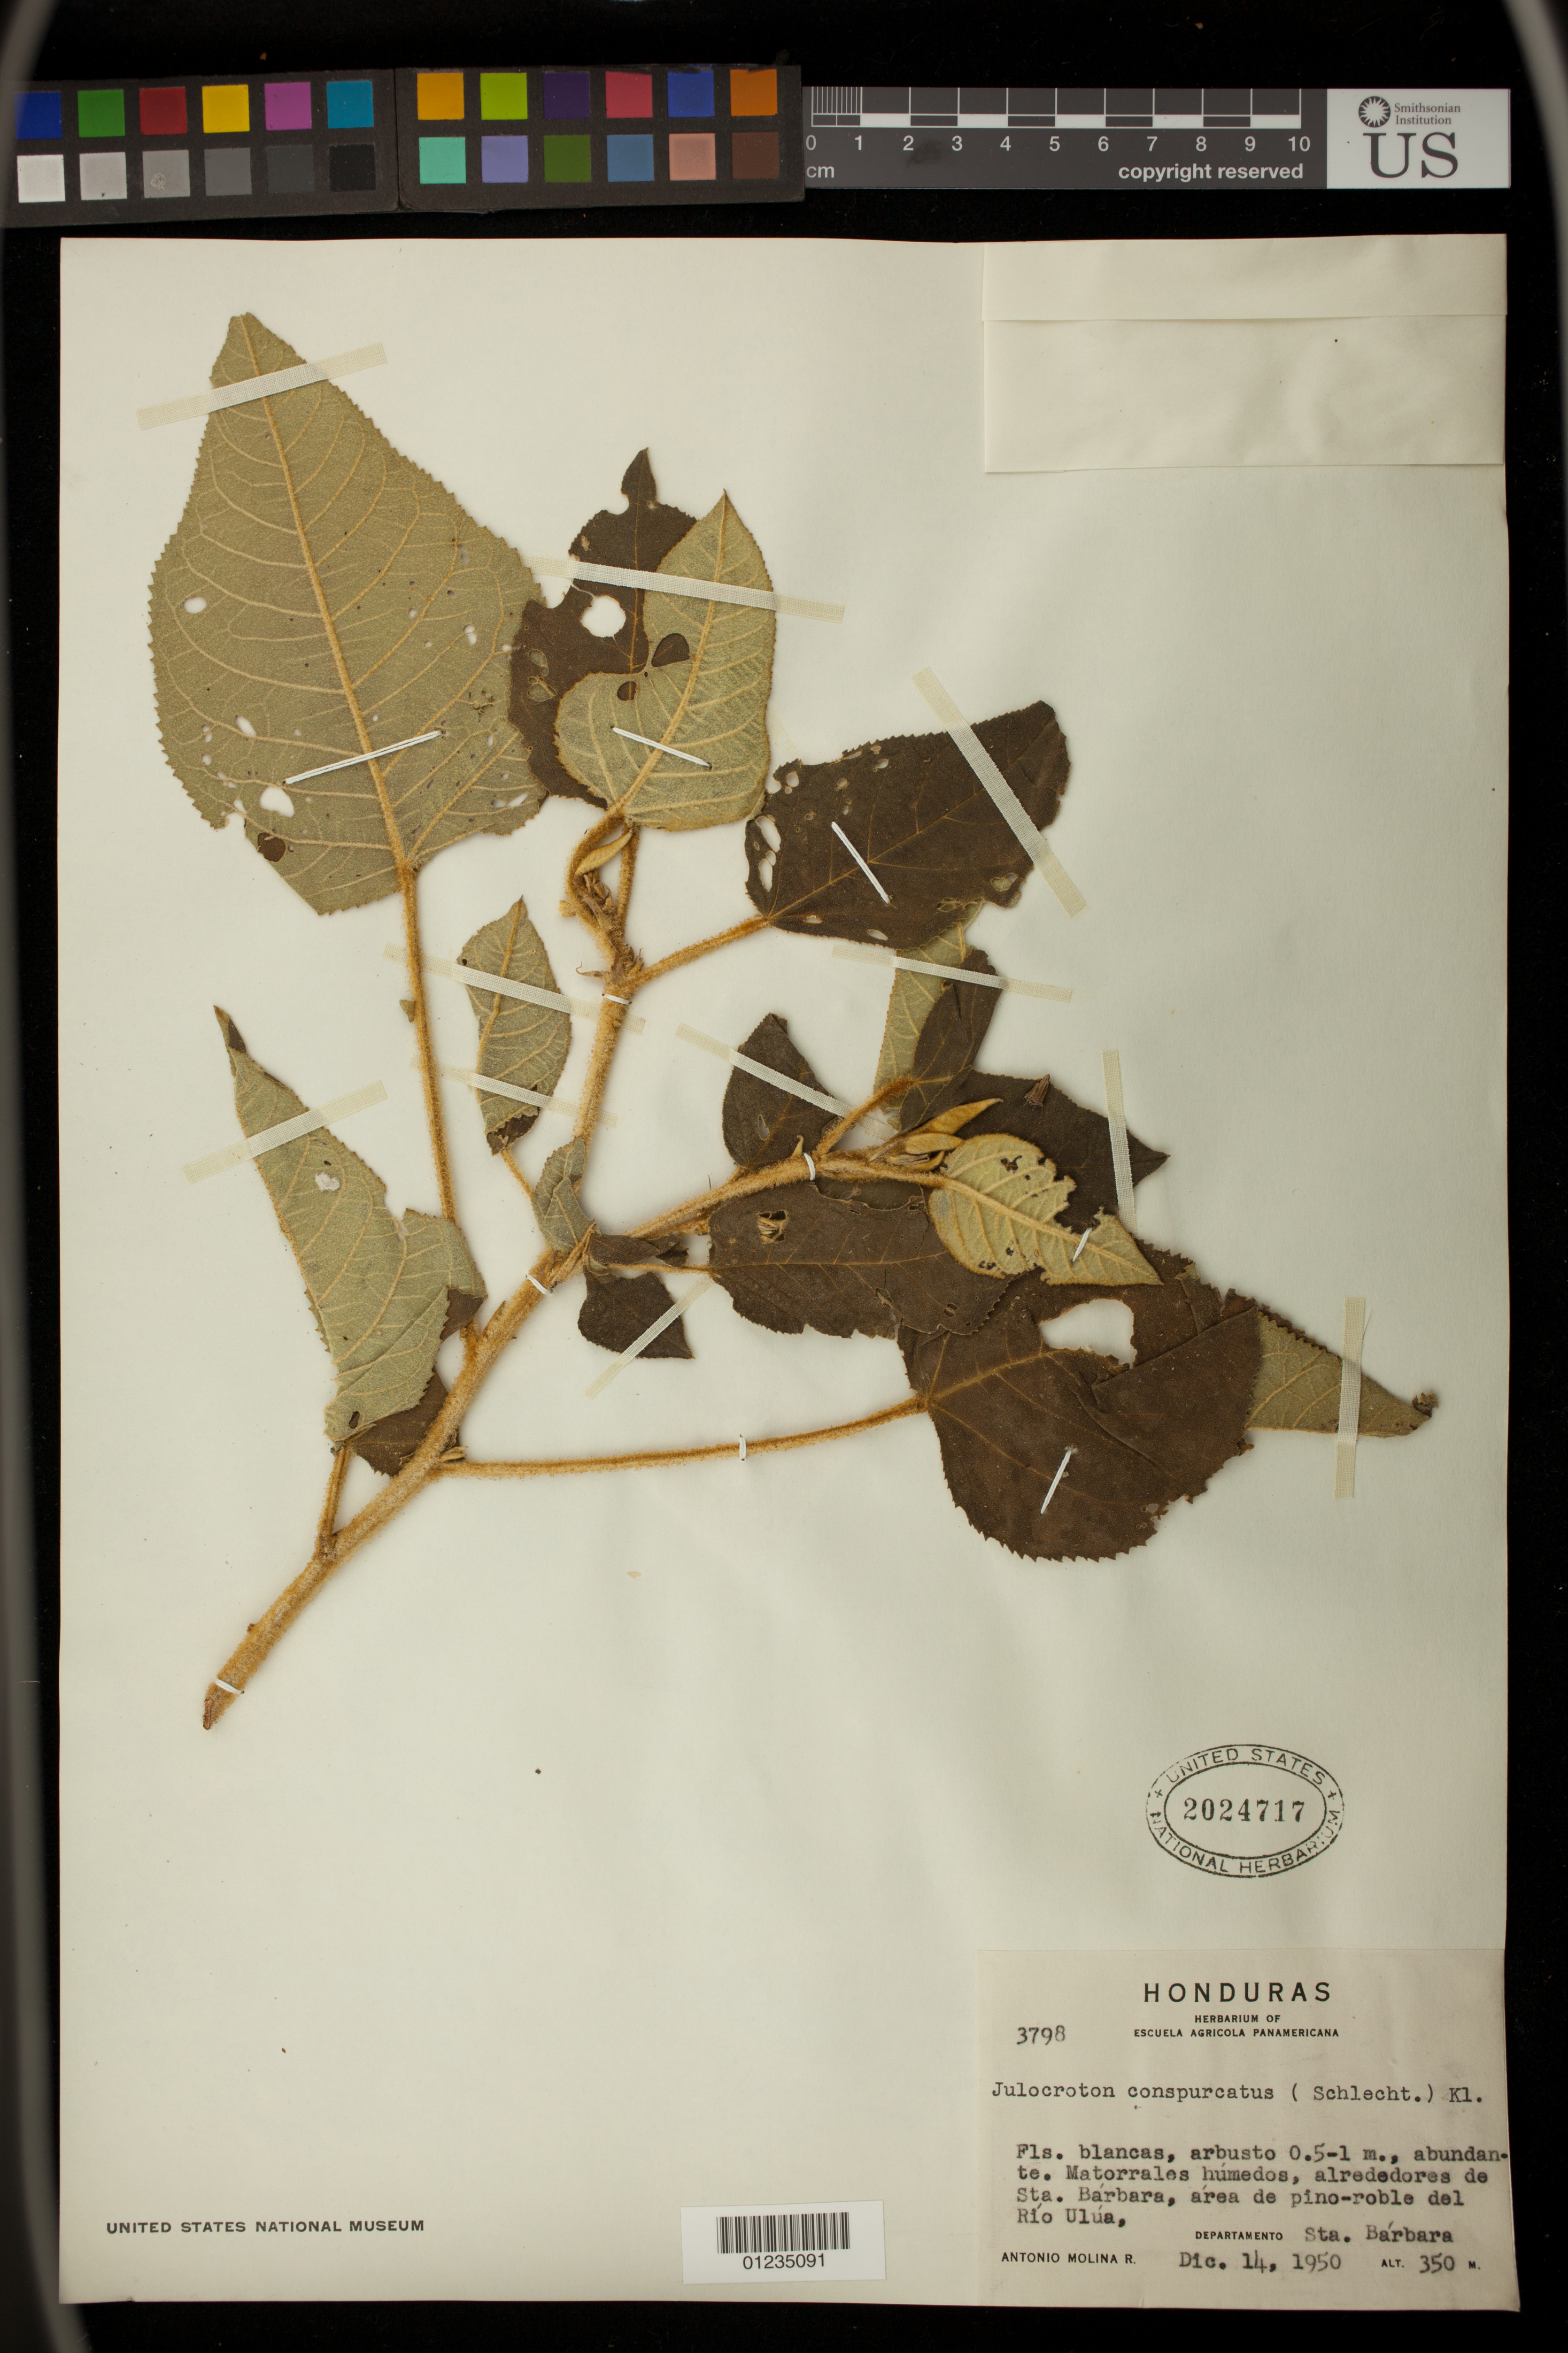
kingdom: Plantae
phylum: Tracheophyta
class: Magnoliopsida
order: Malpighiales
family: Euphorbiaceae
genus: Julocroton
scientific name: Julocroton conspurcatus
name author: (Schltdl.) Klotzsch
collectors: A. R. Molina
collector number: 3798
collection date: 1950-12-14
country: Honduras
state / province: Santa Bárbara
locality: outskirts of Santa Bárbara, near the Río Ulúa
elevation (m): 350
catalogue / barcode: US 2024717